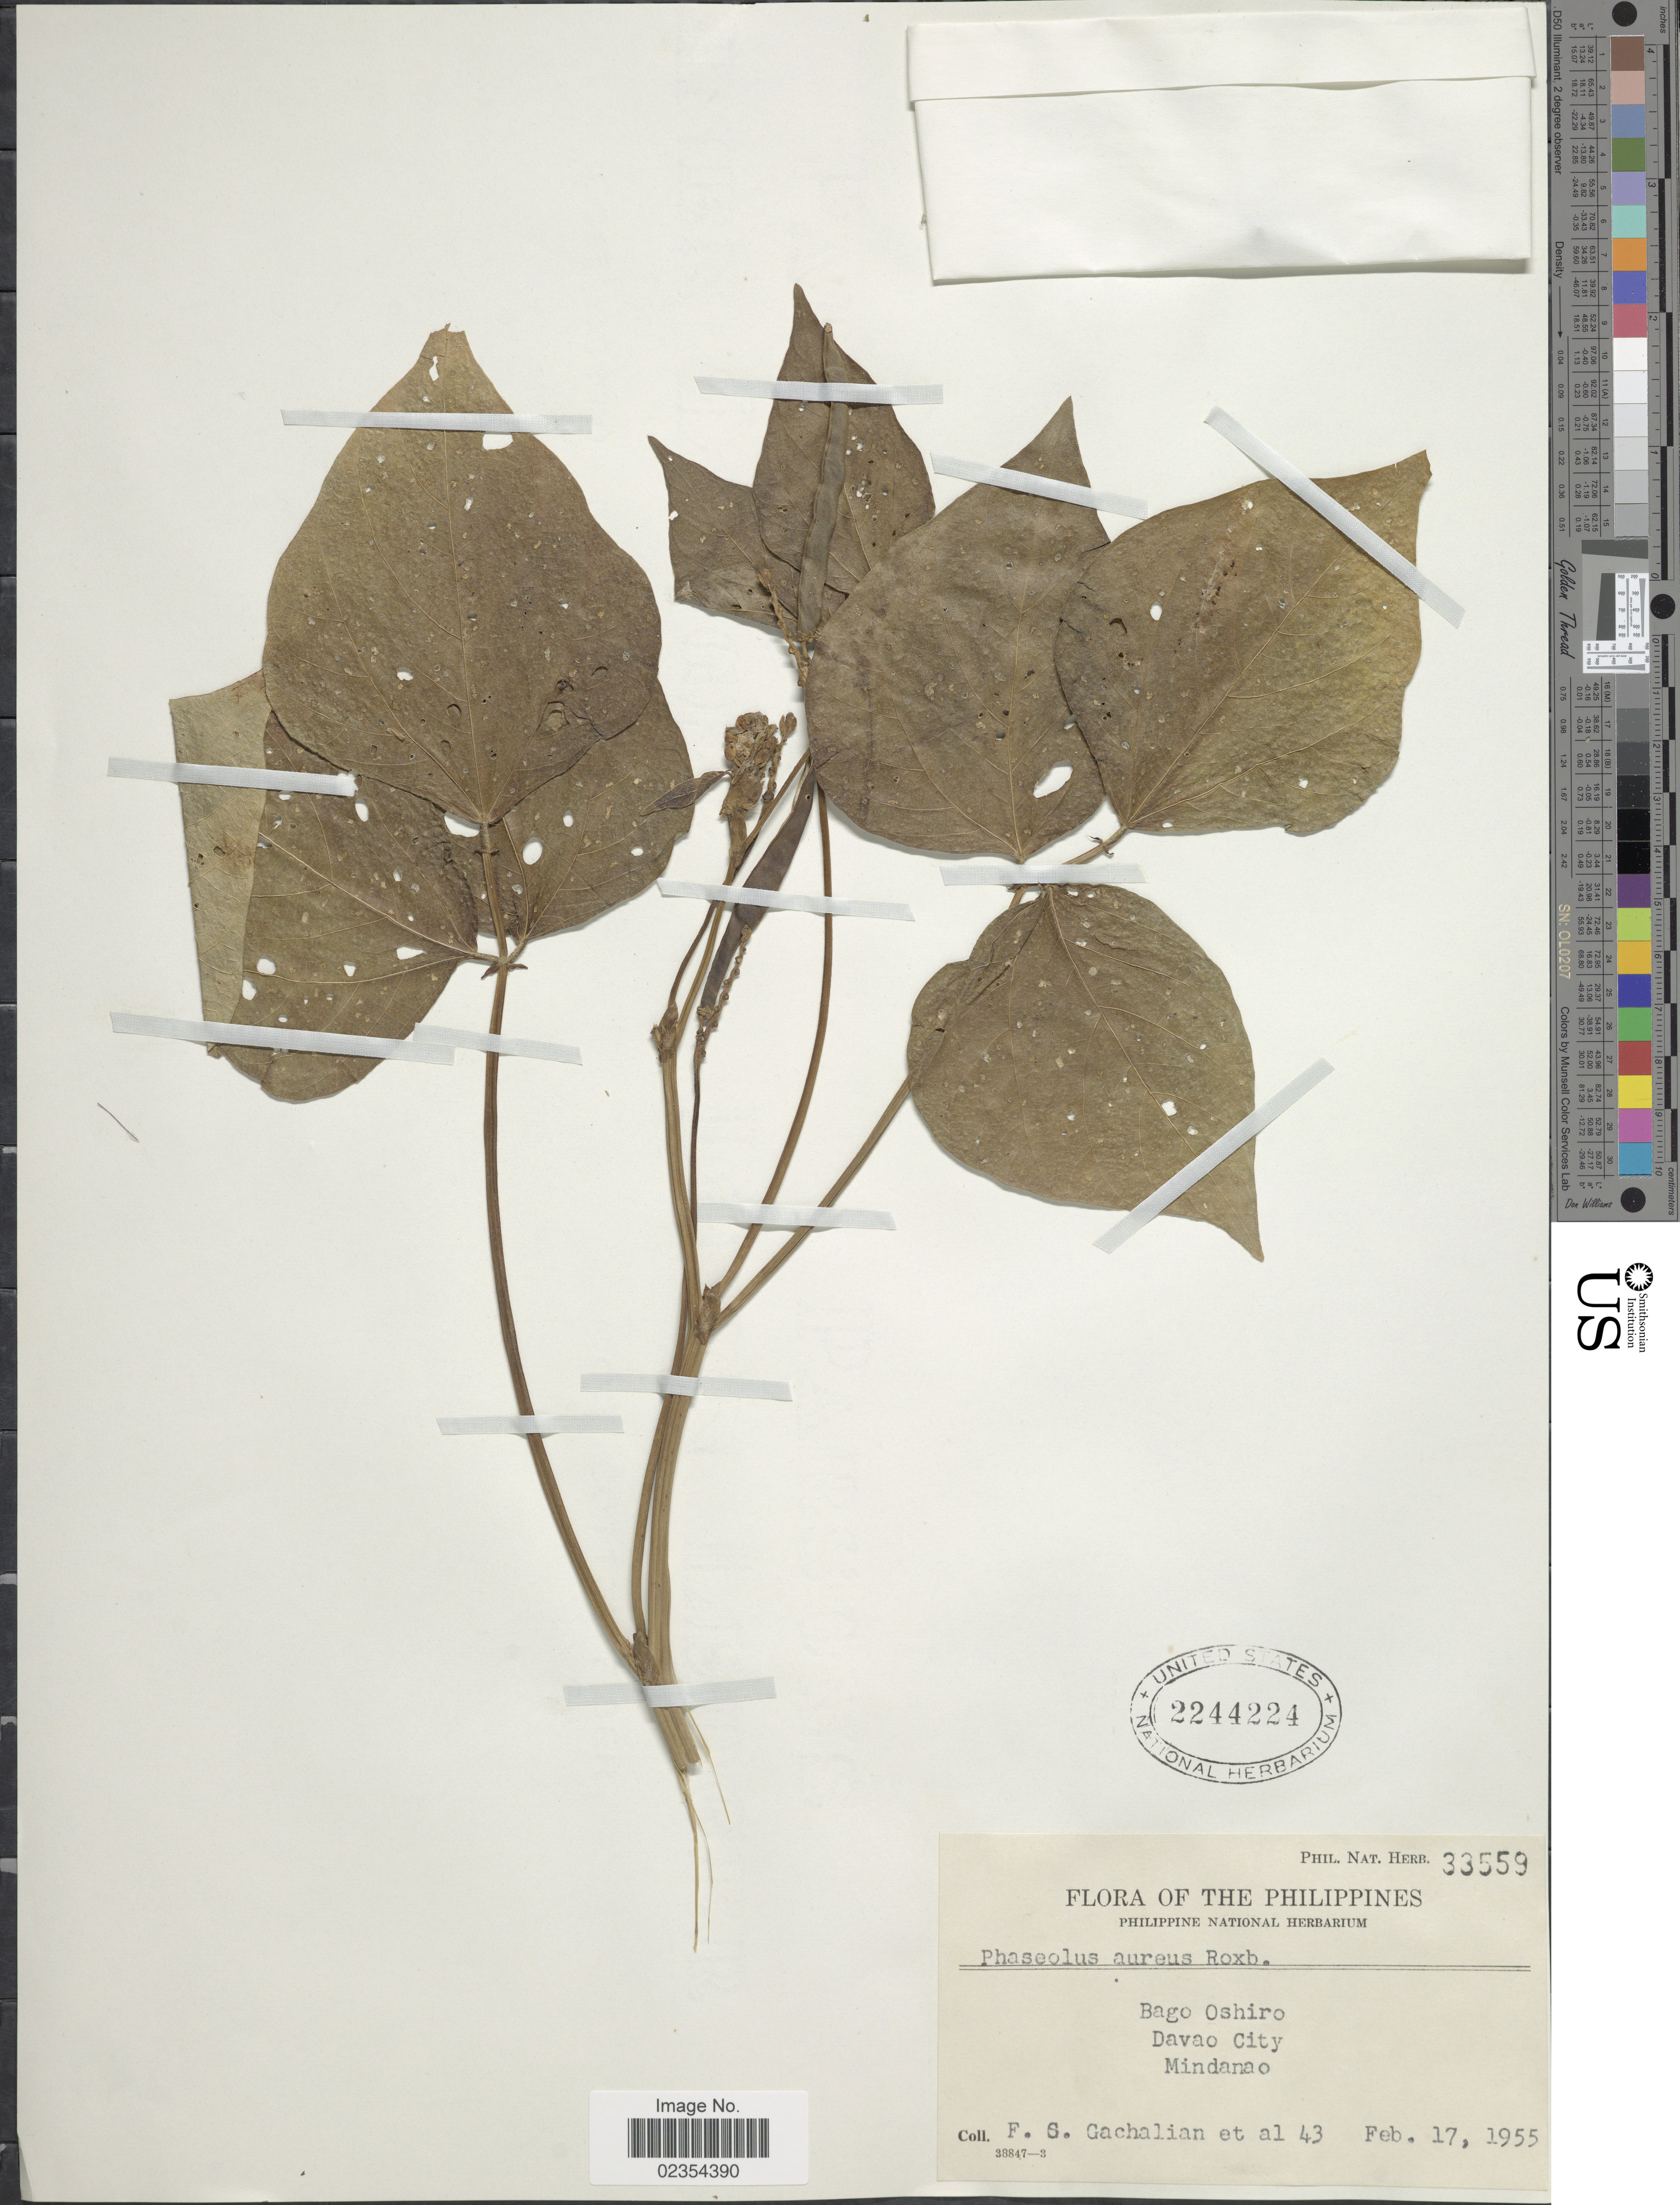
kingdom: Plantae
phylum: Tracheophyta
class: Magnoliopsida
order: Fabales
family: Fabaceae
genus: Vigna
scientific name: Vigna radiata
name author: (L.) R. Wilczek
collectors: F. Gachalian & et al.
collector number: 43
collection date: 1955-02-17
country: Philippines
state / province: Davao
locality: Bago Oshiro, Davao City, Mindanao.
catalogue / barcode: US 2244224